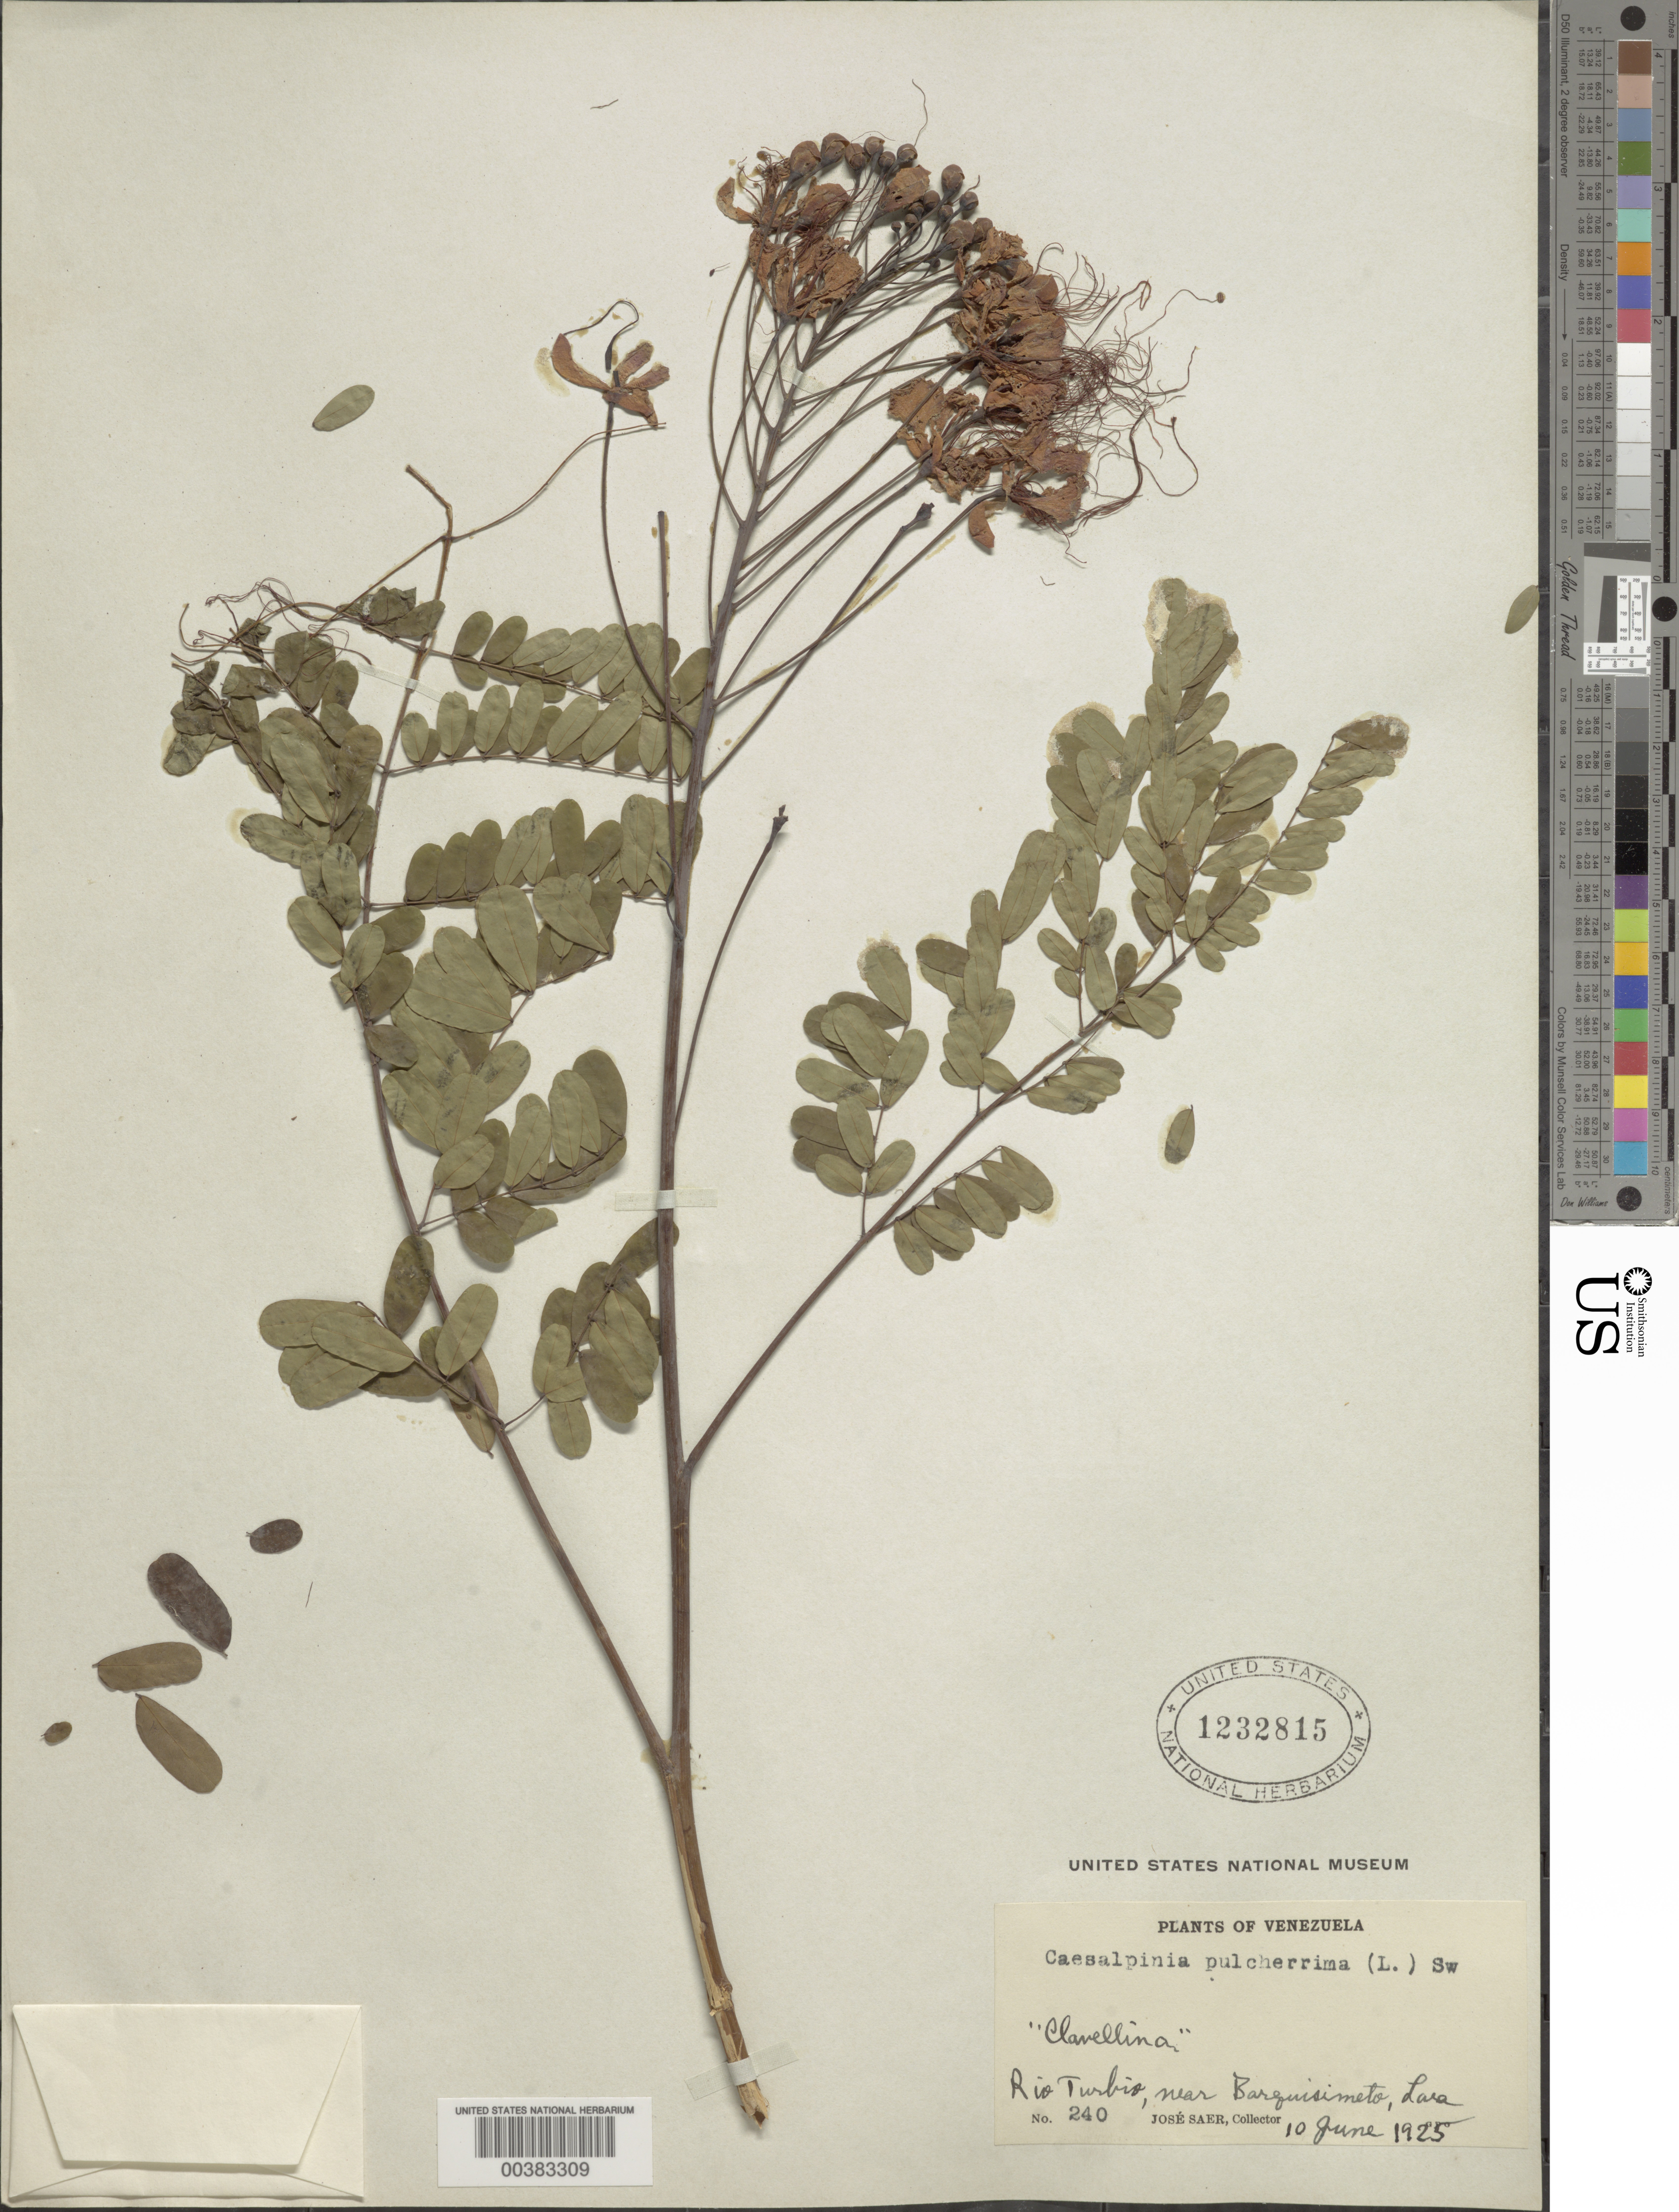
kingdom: Plantae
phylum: Tracheophyta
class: Magnoliopsida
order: Fabales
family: Fabaceae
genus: Caesalpinia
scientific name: Caesalpinia pulcherrima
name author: (L.) Sw.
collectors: J. Saer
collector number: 240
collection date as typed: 10 Jun 1925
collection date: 1925-06-10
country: Venezuela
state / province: Lara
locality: Rio turbis, near barquisimeto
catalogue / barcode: US 1232815